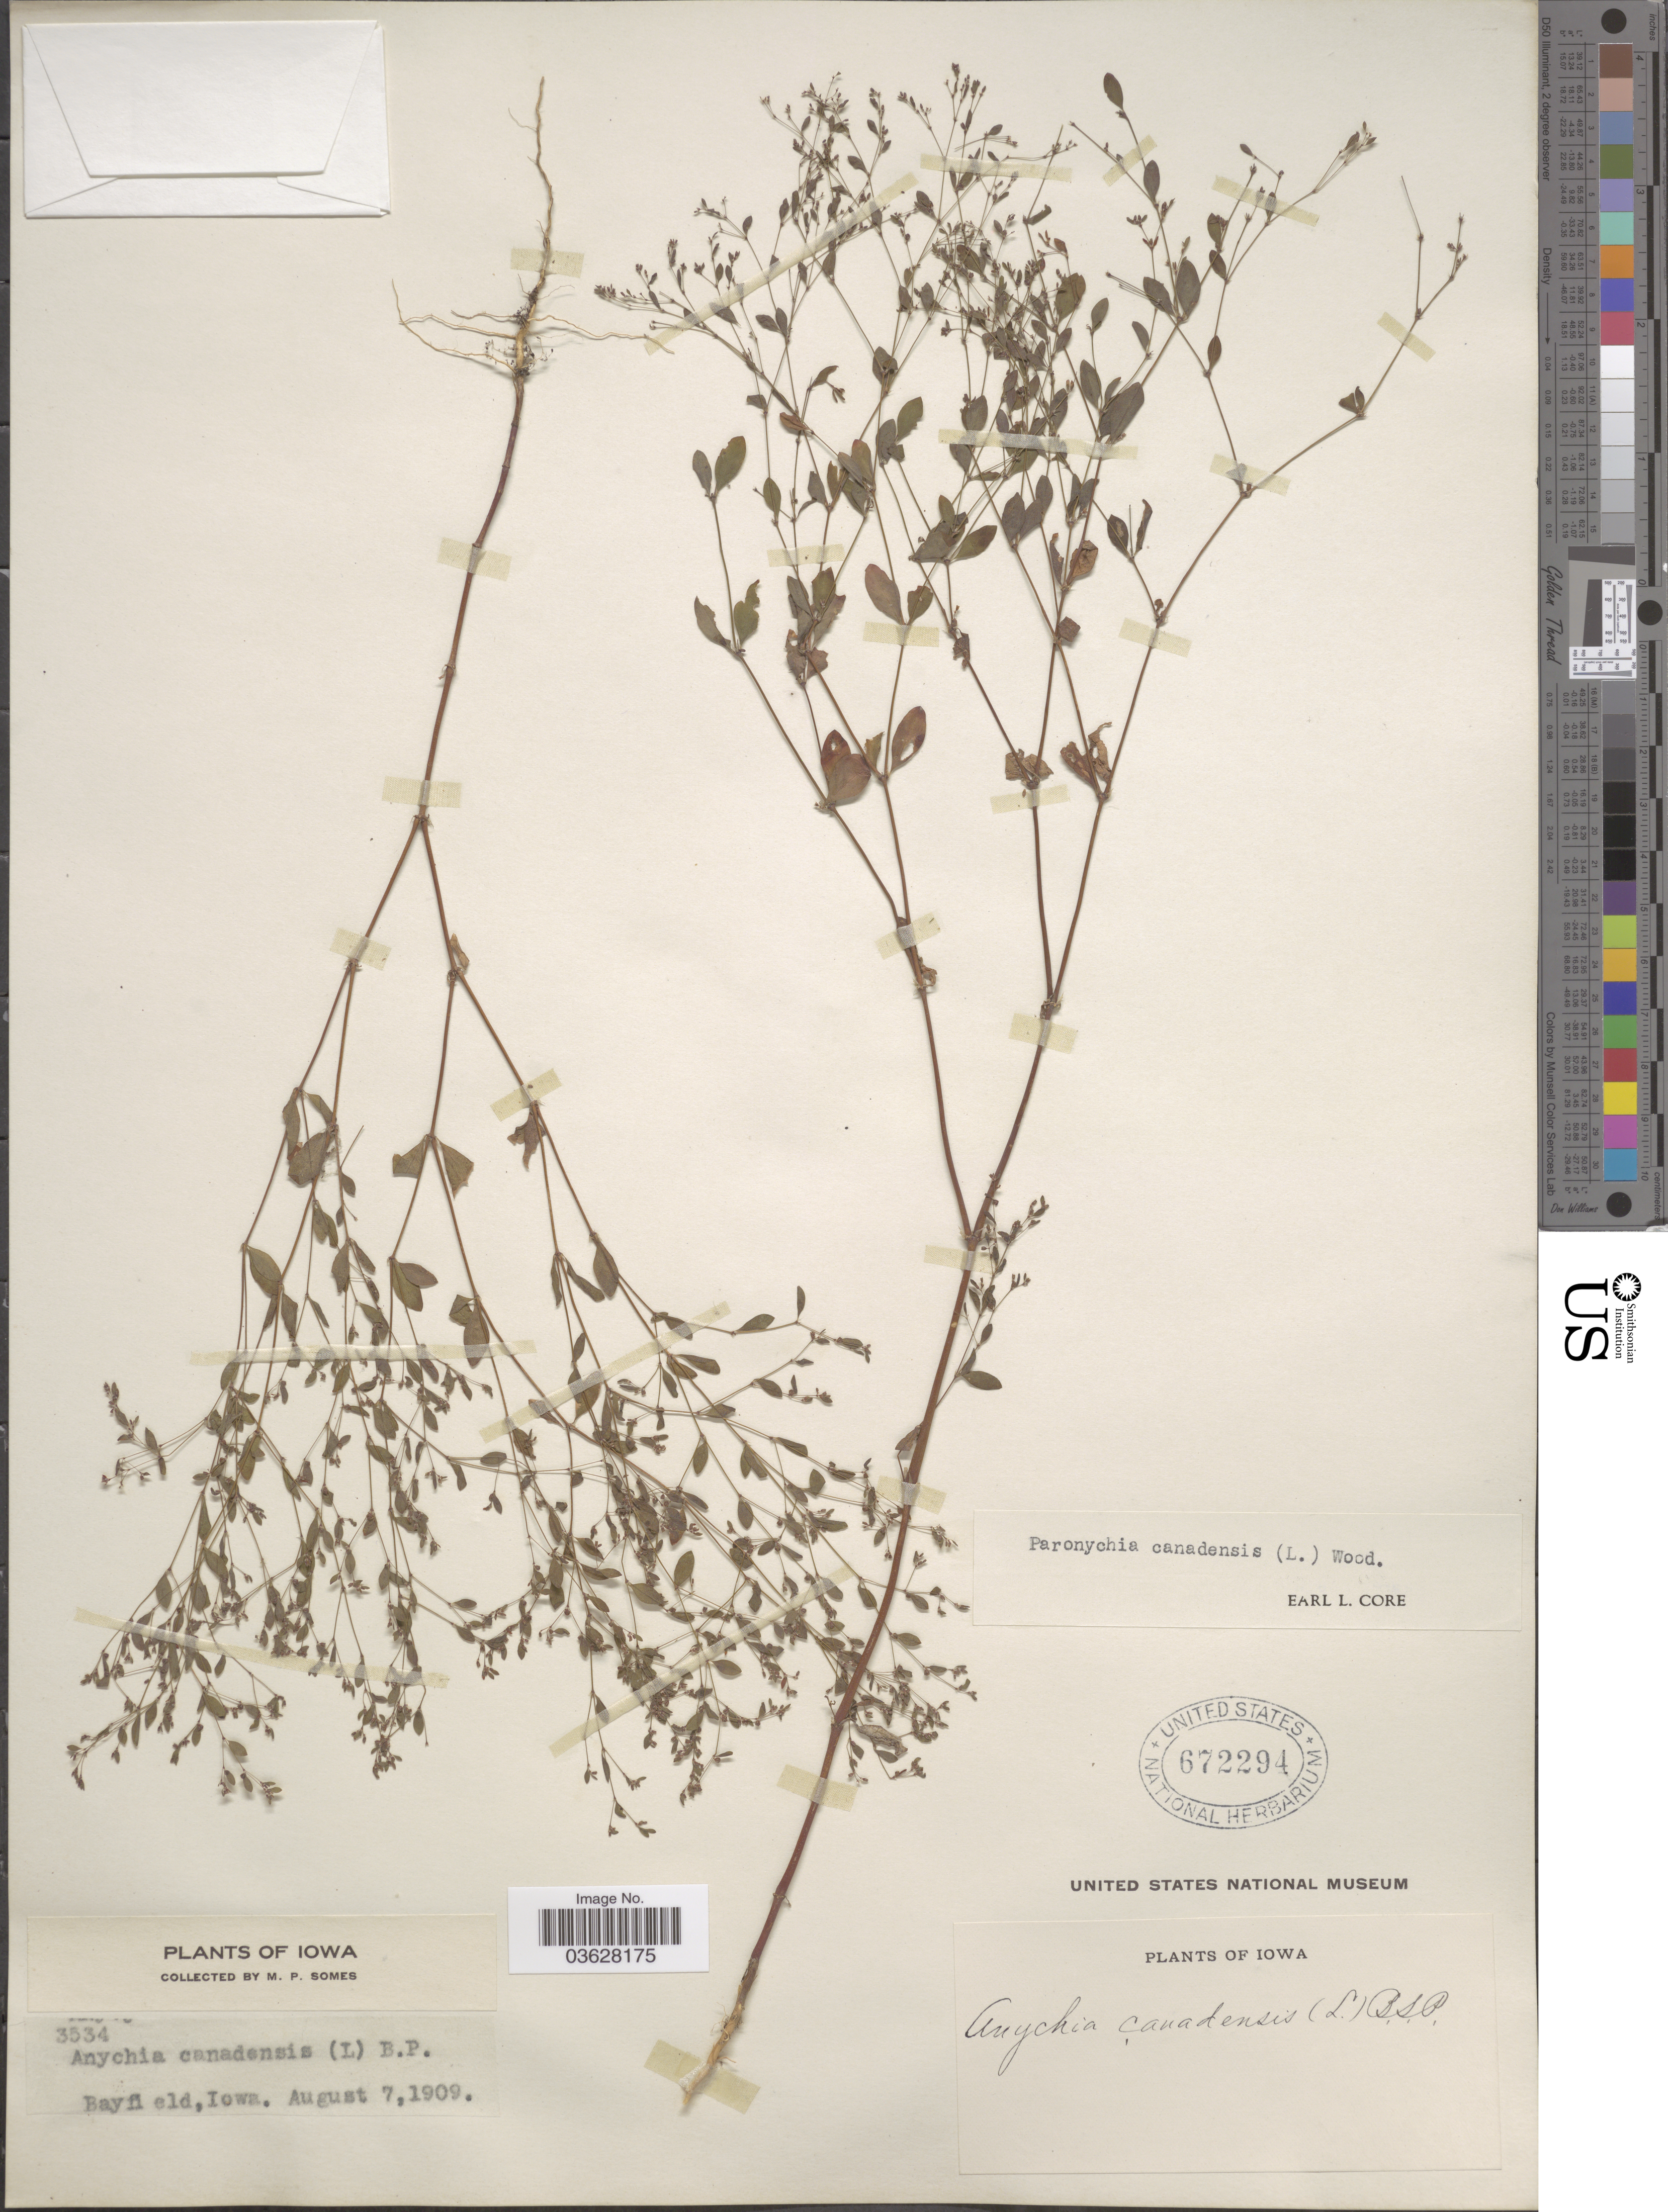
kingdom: Plantae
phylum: Tracheophyta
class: Magnoliopsida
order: Caryophyllales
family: Caryophyllaceae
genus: Paronychia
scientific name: Paronychia canadensis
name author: (L.) Alph. Wood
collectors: M. Somes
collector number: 3534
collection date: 1909-08-07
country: United States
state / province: Iowa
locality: Bay field.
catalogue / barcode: US 672294